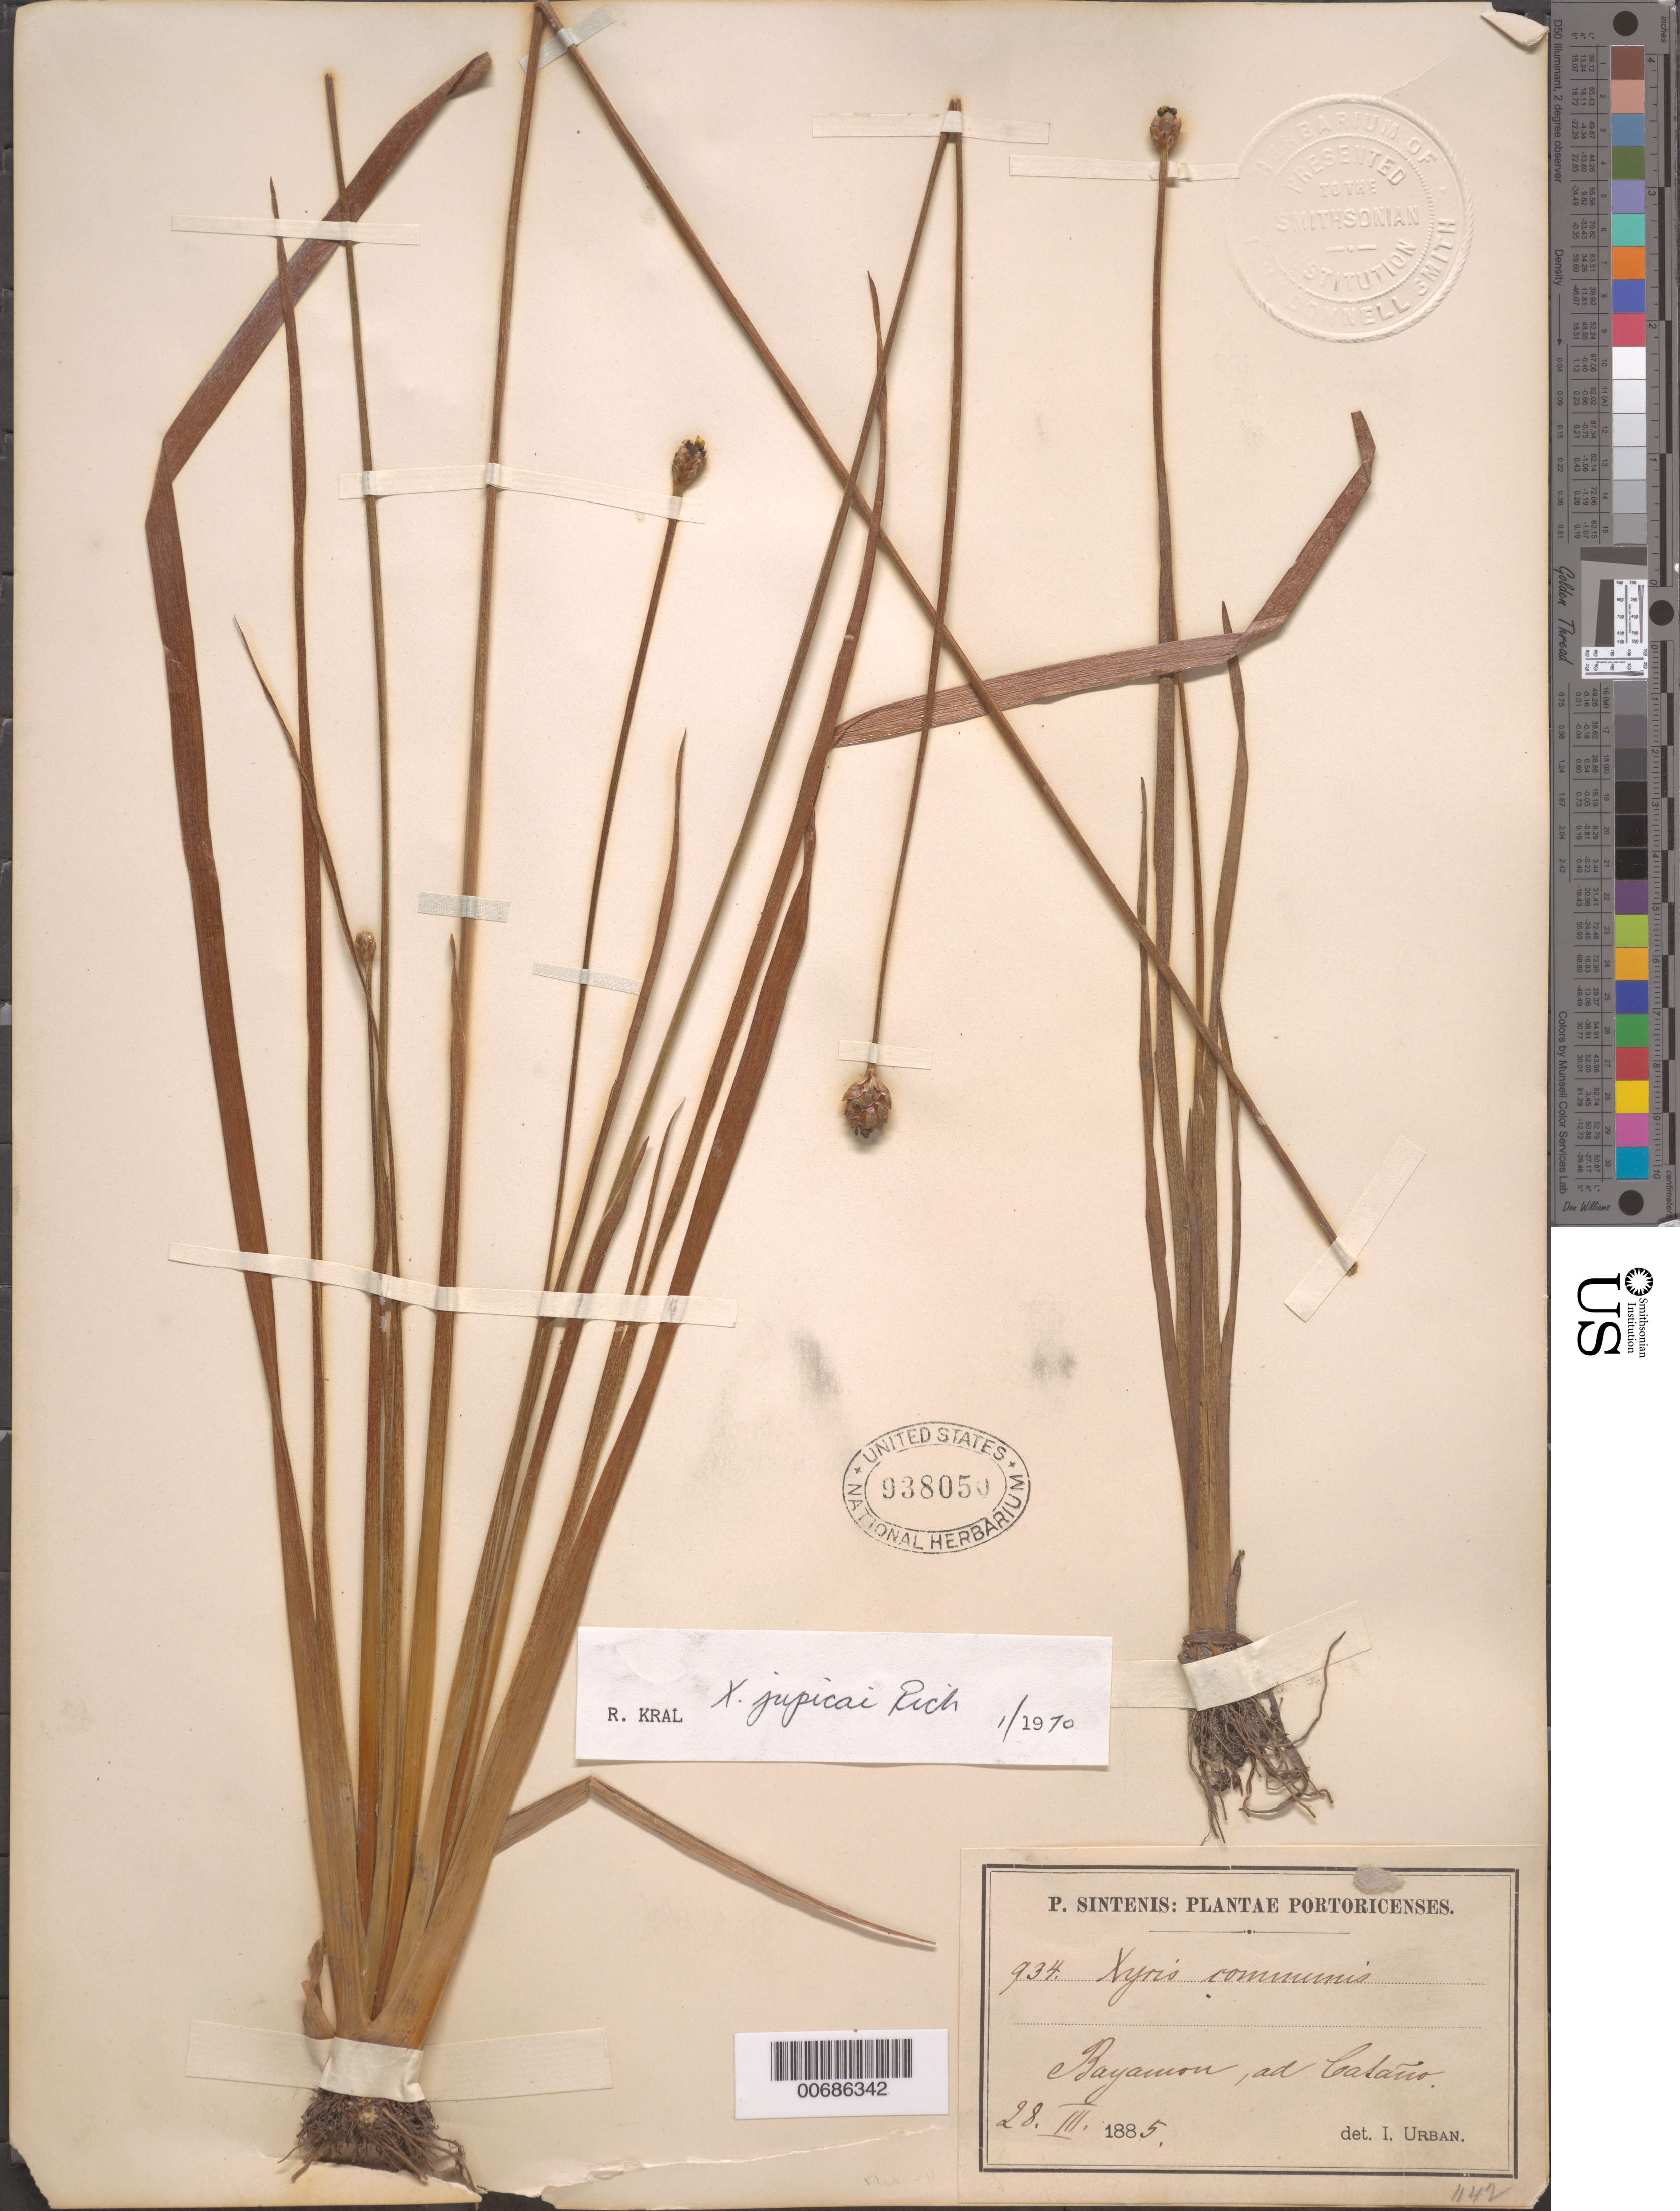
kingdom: Plantae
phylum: Tracheophyta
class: Liliopsida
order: Poales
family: Xyridaceae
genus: Xyris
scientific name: Xyris jupicai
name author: Rich.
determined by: Kral, Robert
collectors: P. Sintenis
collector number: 934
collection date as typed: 28 Mar 1885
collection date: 1885-03-28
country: Puerto Rico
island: Greater Antilles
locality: Bayamon, ad catana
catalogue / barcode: US 938050